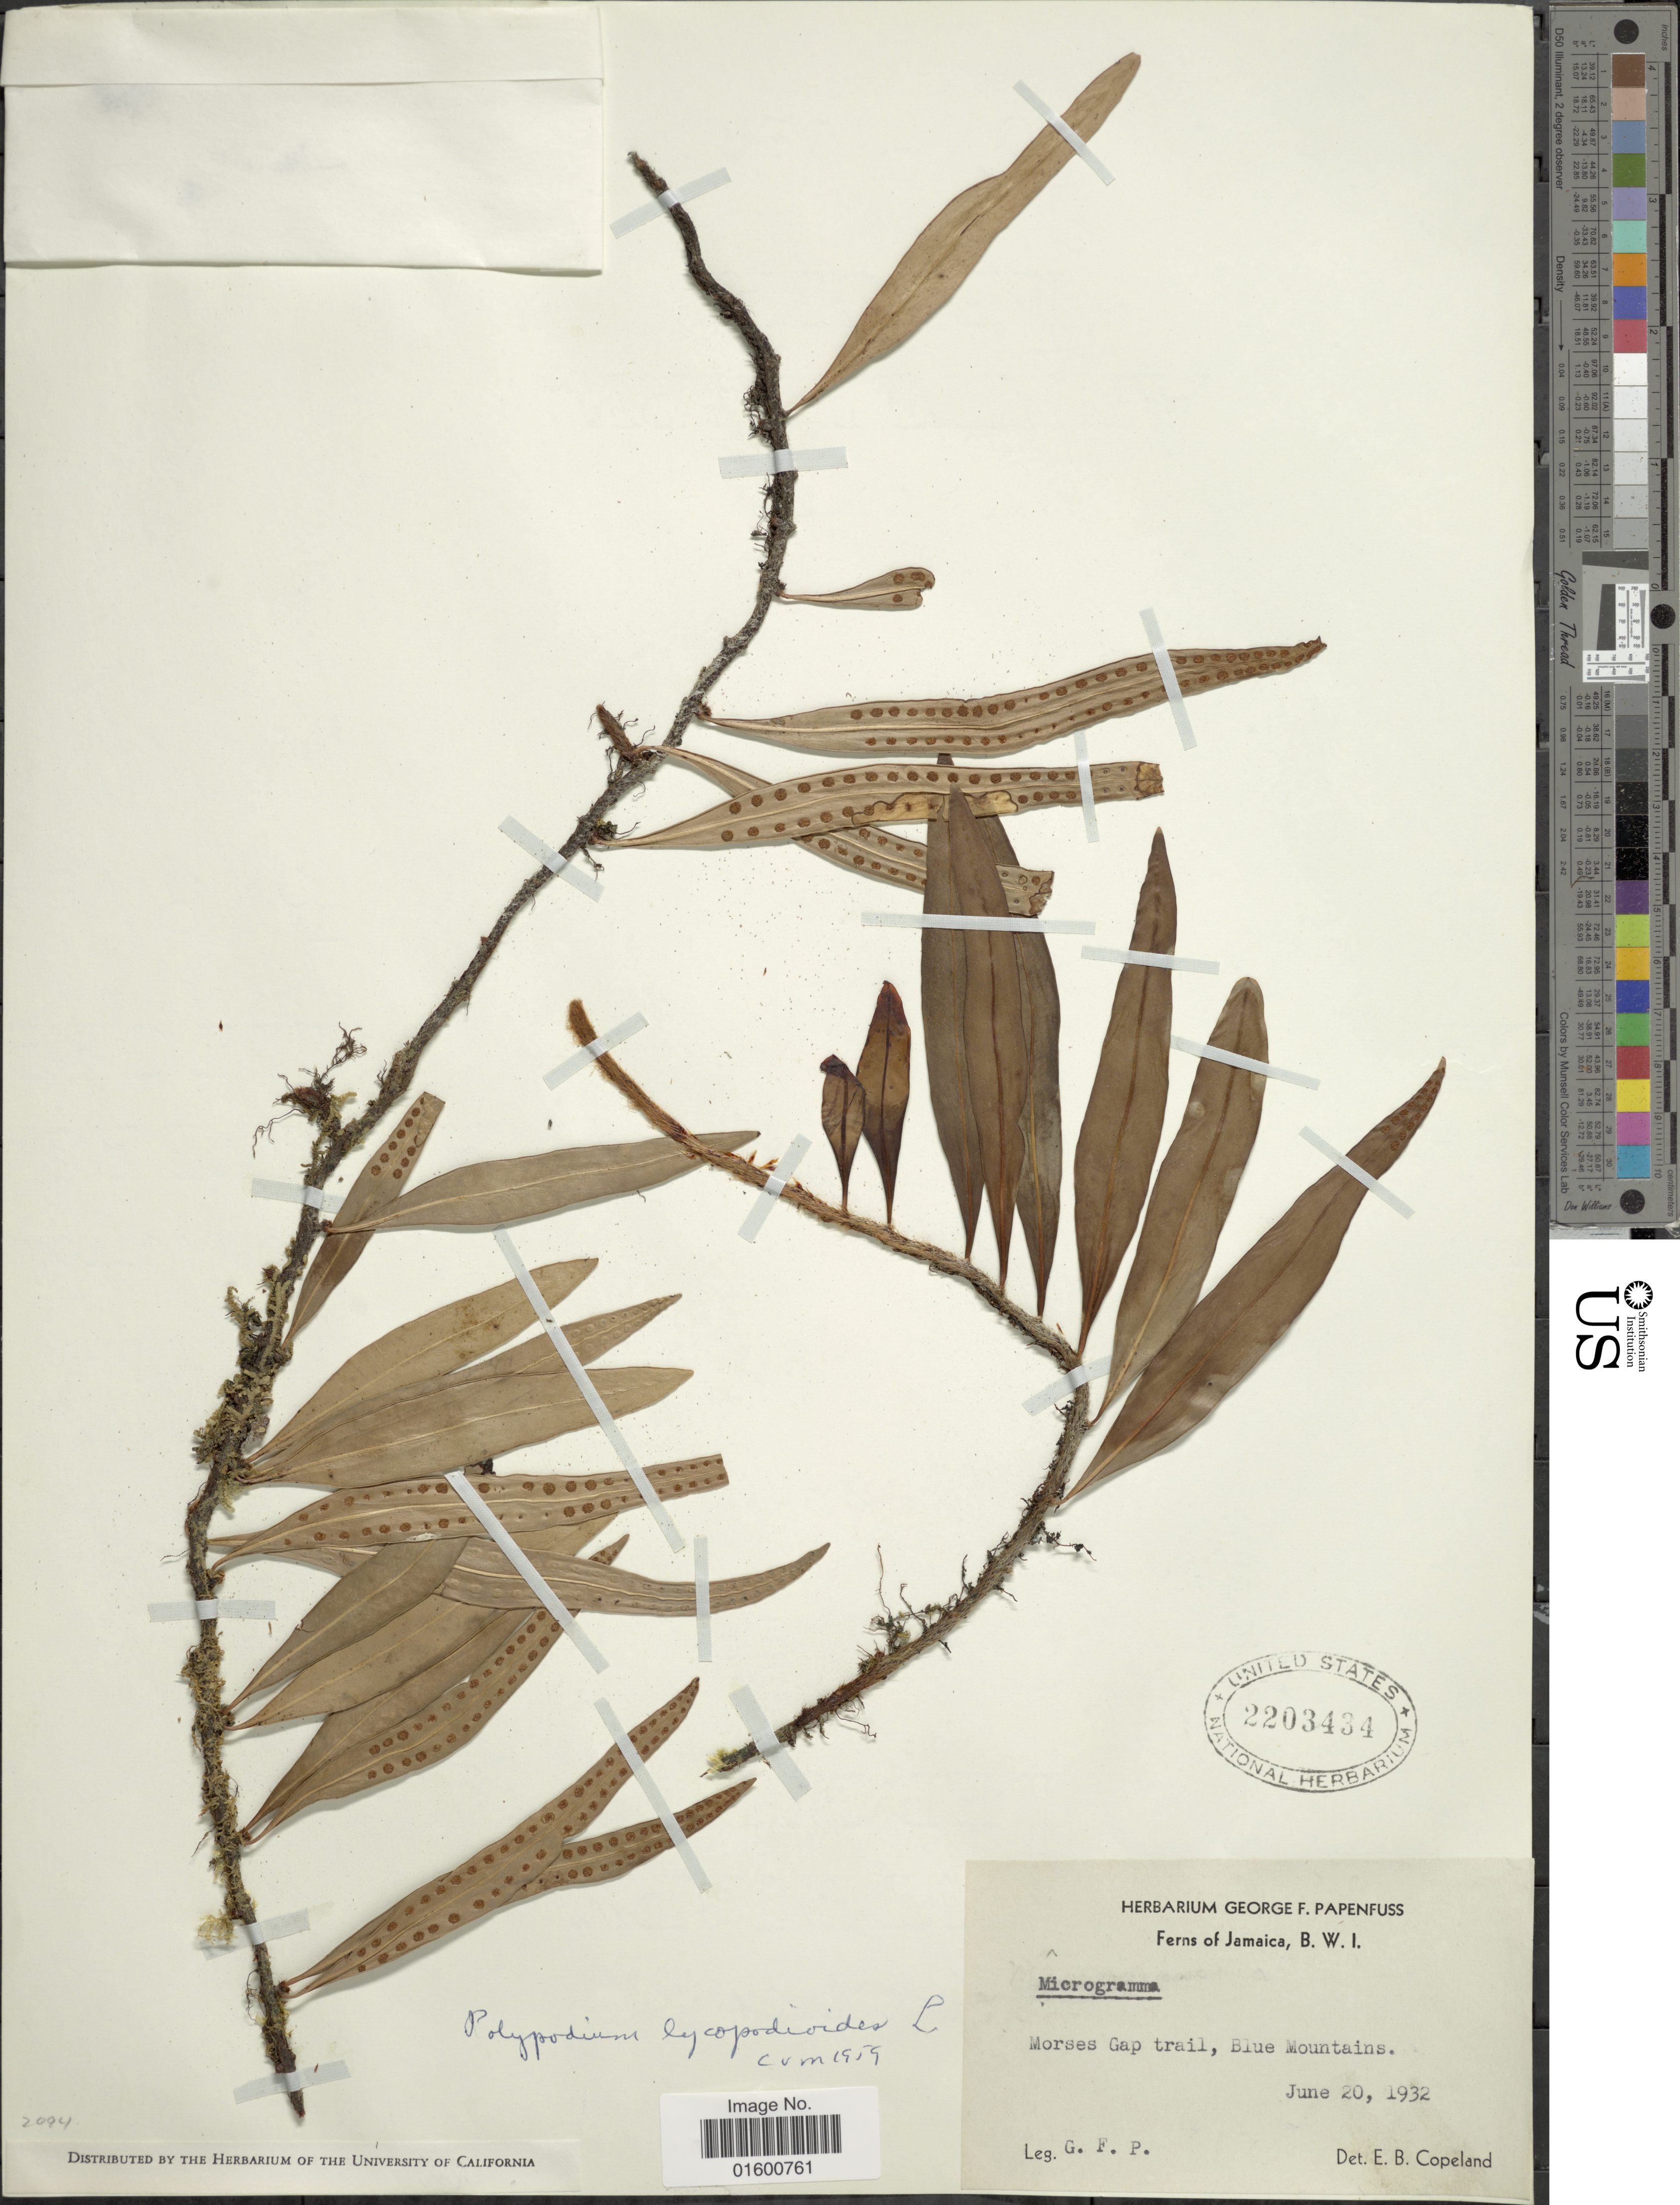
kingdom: Plantae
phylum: Tracheophyta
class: Polypodiopsida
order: Polypodiales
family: Polypodiaceae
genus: Microgramma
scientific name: Microgramma lycopodioides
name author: (L.) Copel.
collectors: G. Papenfuss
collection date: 1932-06-20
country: Jamaica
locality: Jamaica, B. W. I., Morse's Gap trail, Blue Mountains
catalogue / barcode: US 2203434